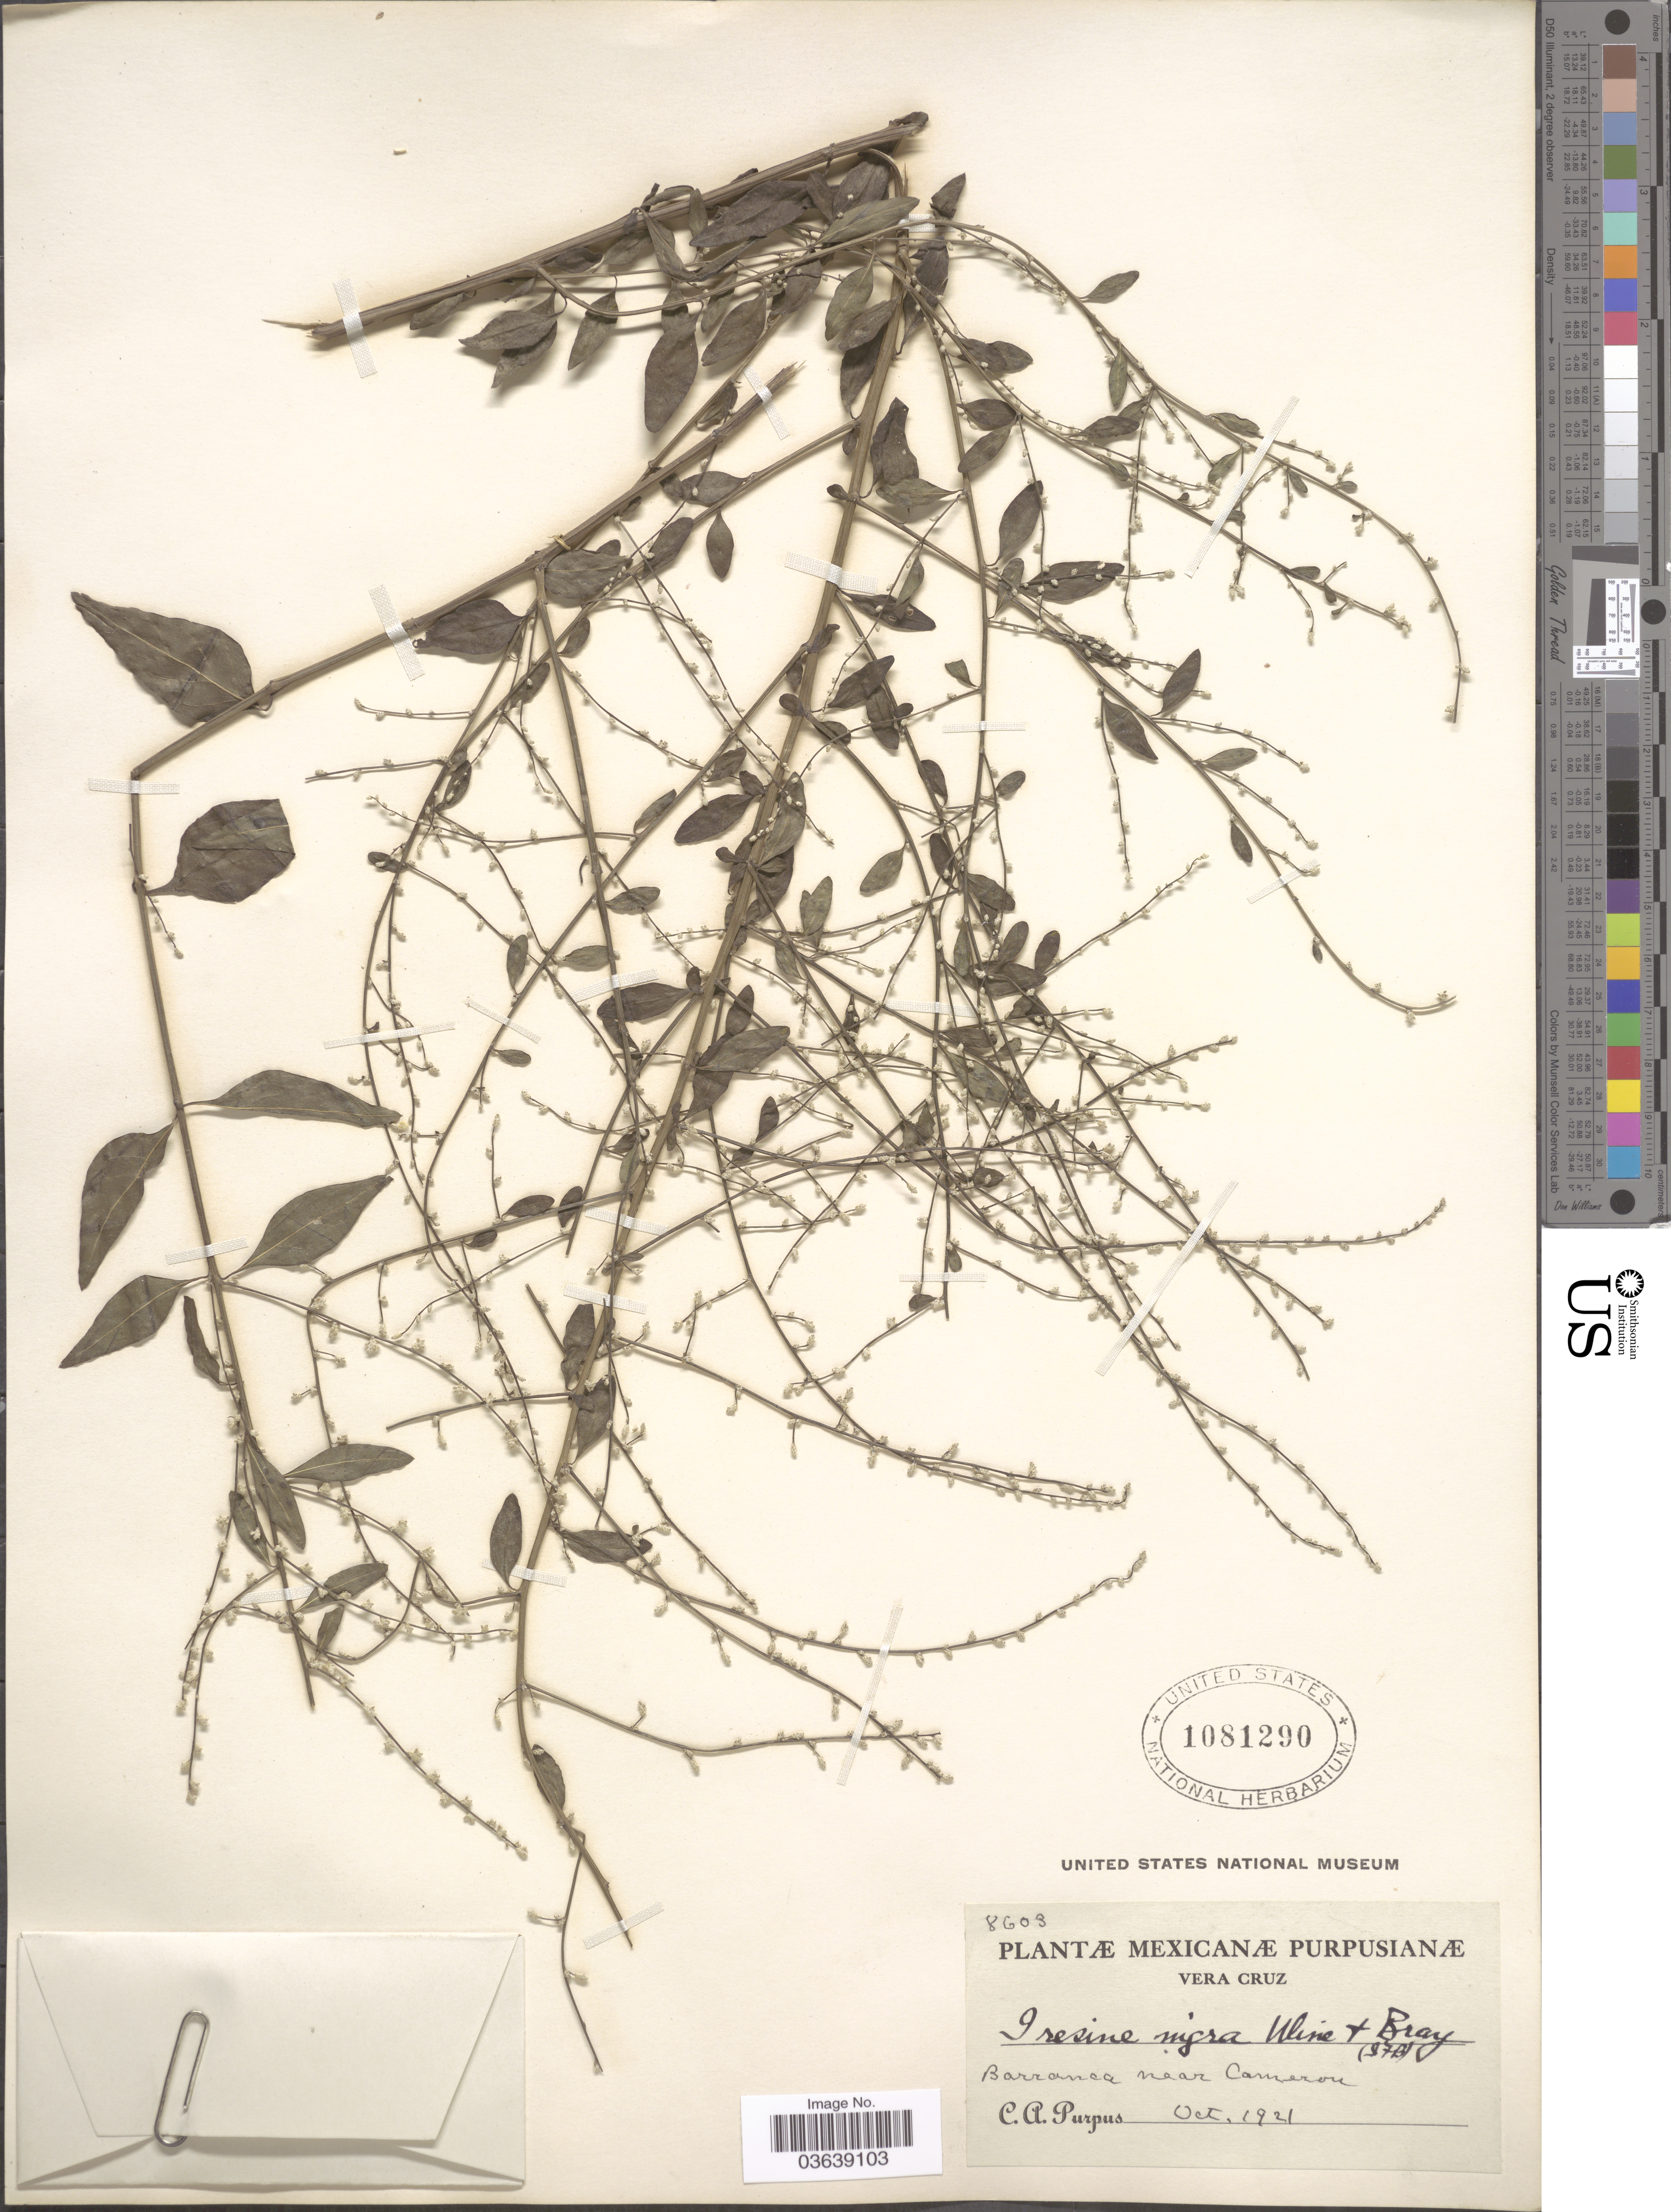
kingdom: Plantae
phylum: Tracheophyta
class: Magnoliopsida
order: Caryophyllales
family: Amaranthaceae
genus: Iresine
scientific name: Iresine nigra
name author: Uline & W.L. Bray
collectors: C. A. Purpus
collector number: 8603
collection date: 1921-10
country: Mexico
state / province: Veracruz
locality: Vera Cruz. Barranca near Cameron.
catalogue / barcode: US 1081290